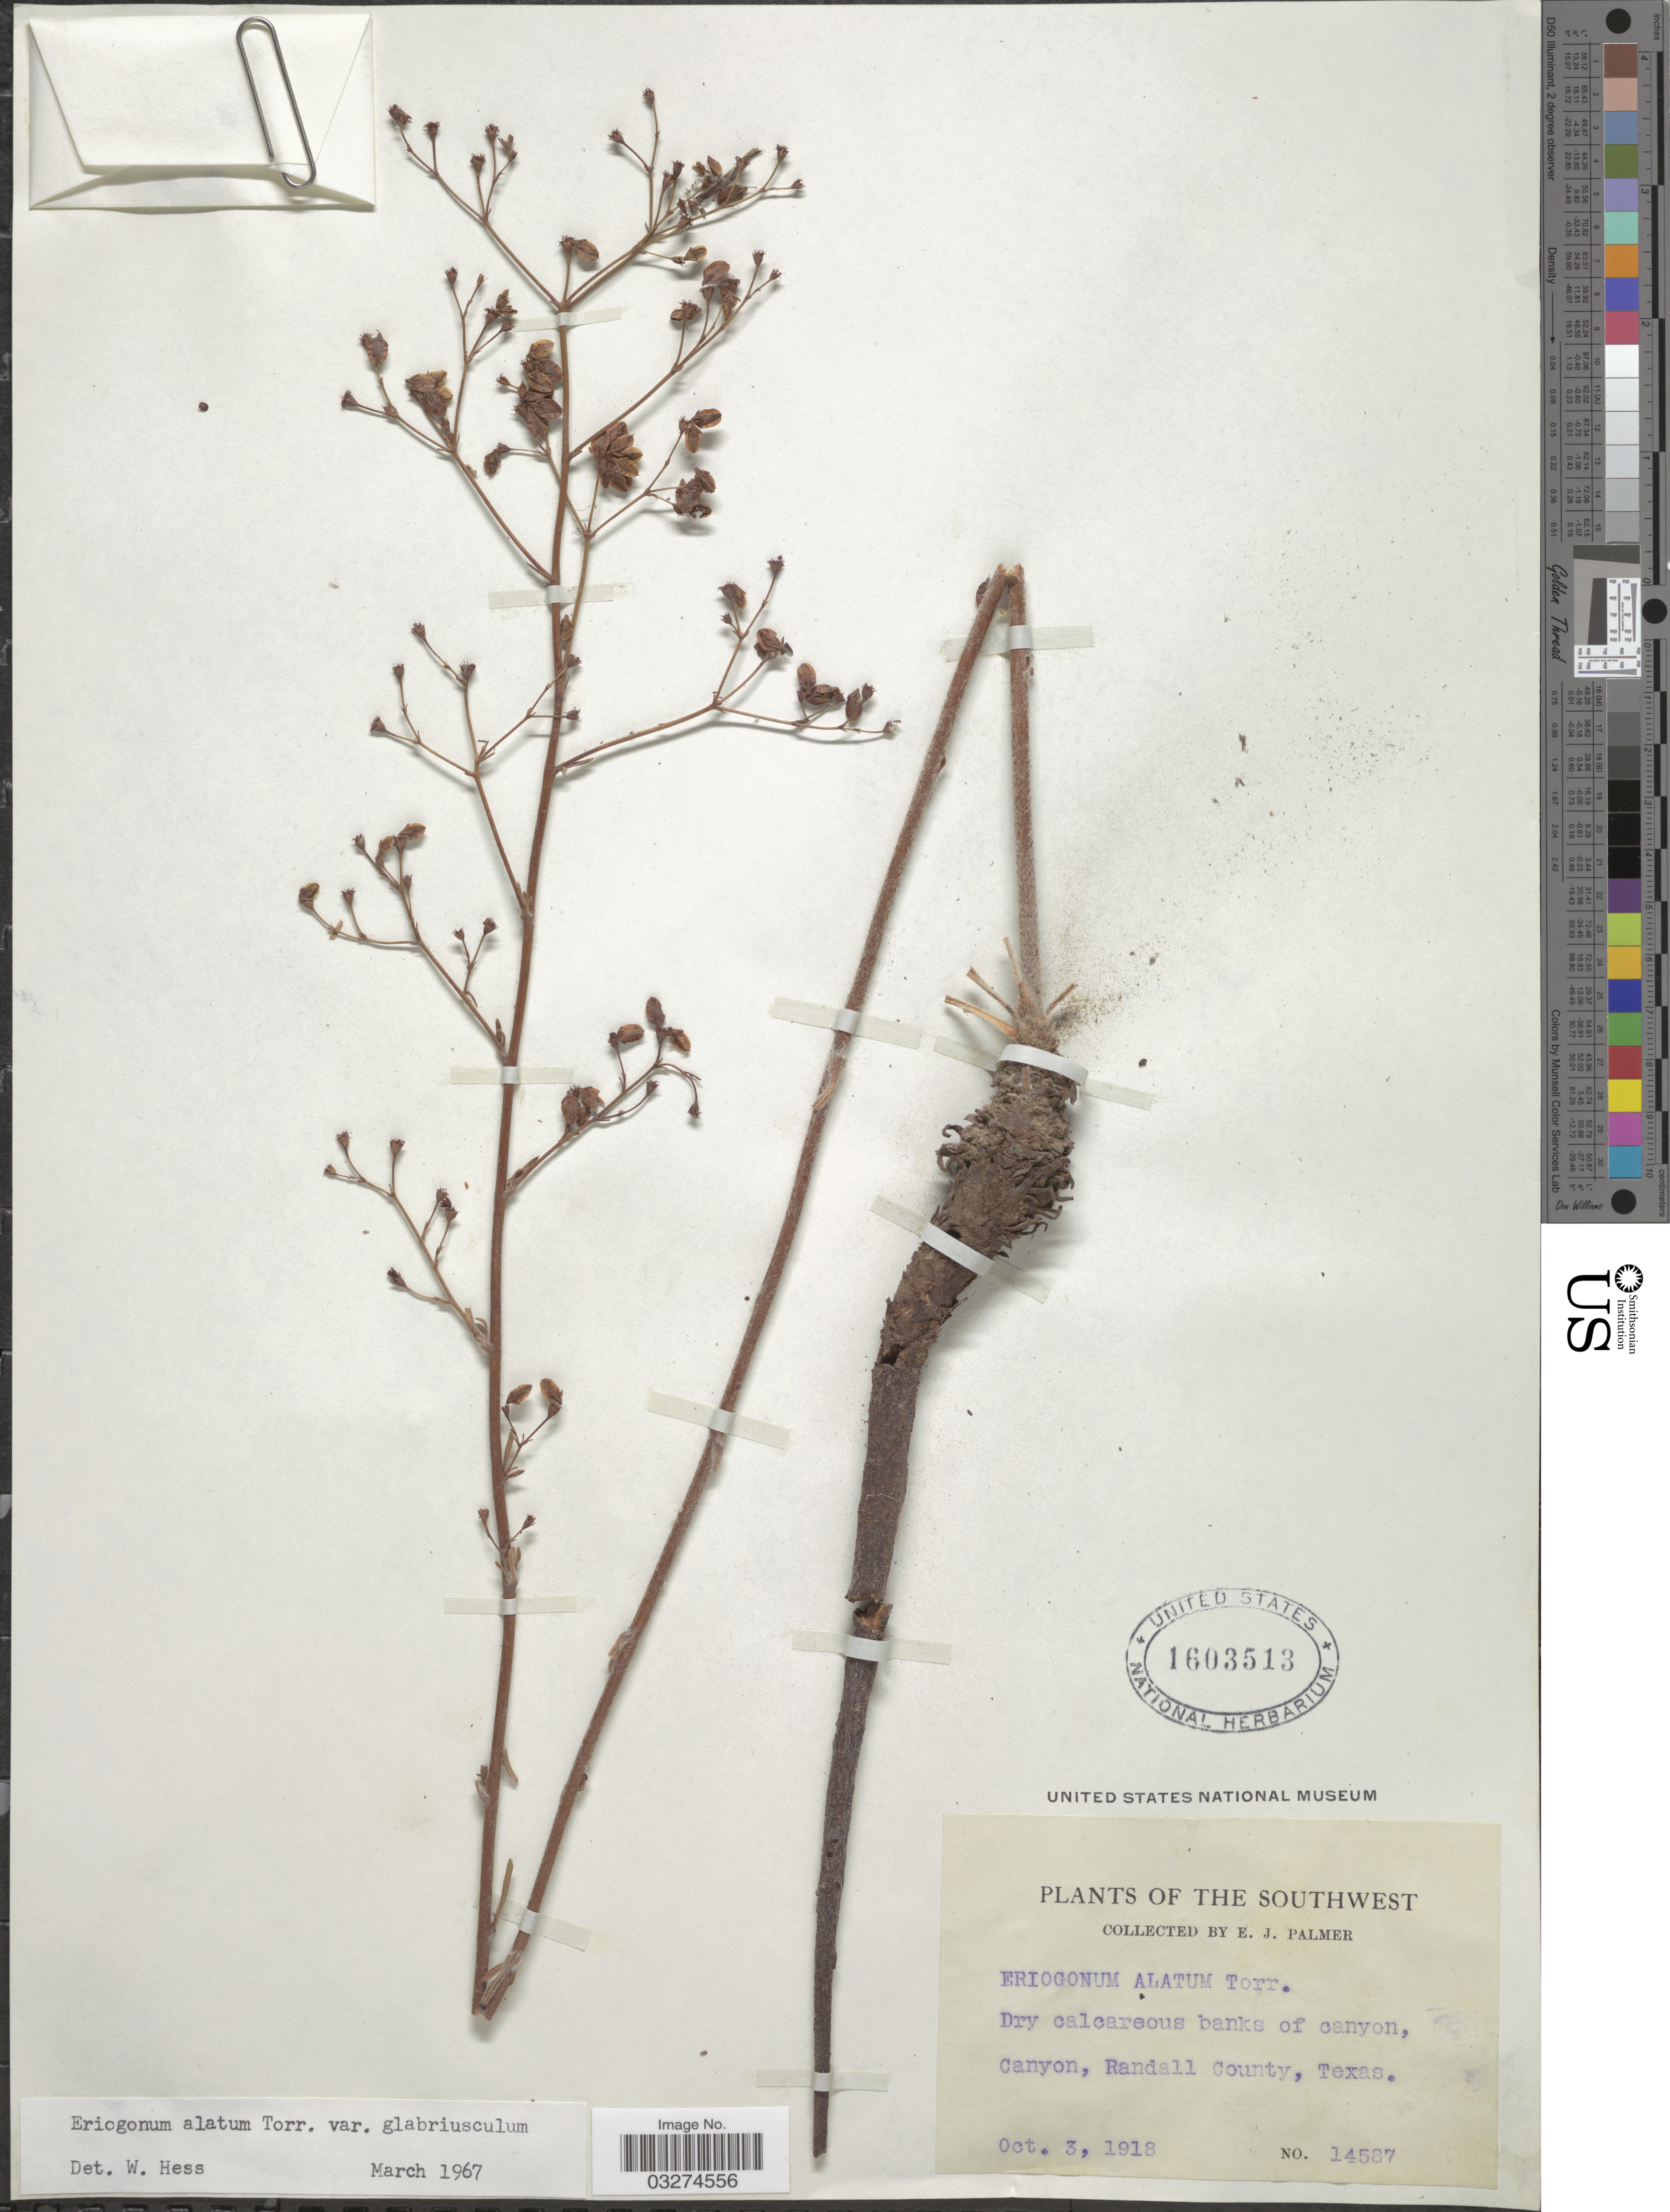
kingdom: Plantae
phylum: Tracheophyta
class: Magnoliopsida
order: Caryophyllales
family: Polygonaceae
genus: Eriogonum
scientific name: Eriogonum alatum var. glabriusculum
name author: Torr.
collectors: E. J. Palmer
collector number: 14587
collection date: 1918-10-03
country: United States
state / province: Texas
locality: The Southwest. Canyon, Randall County.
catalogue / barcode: US 1603513